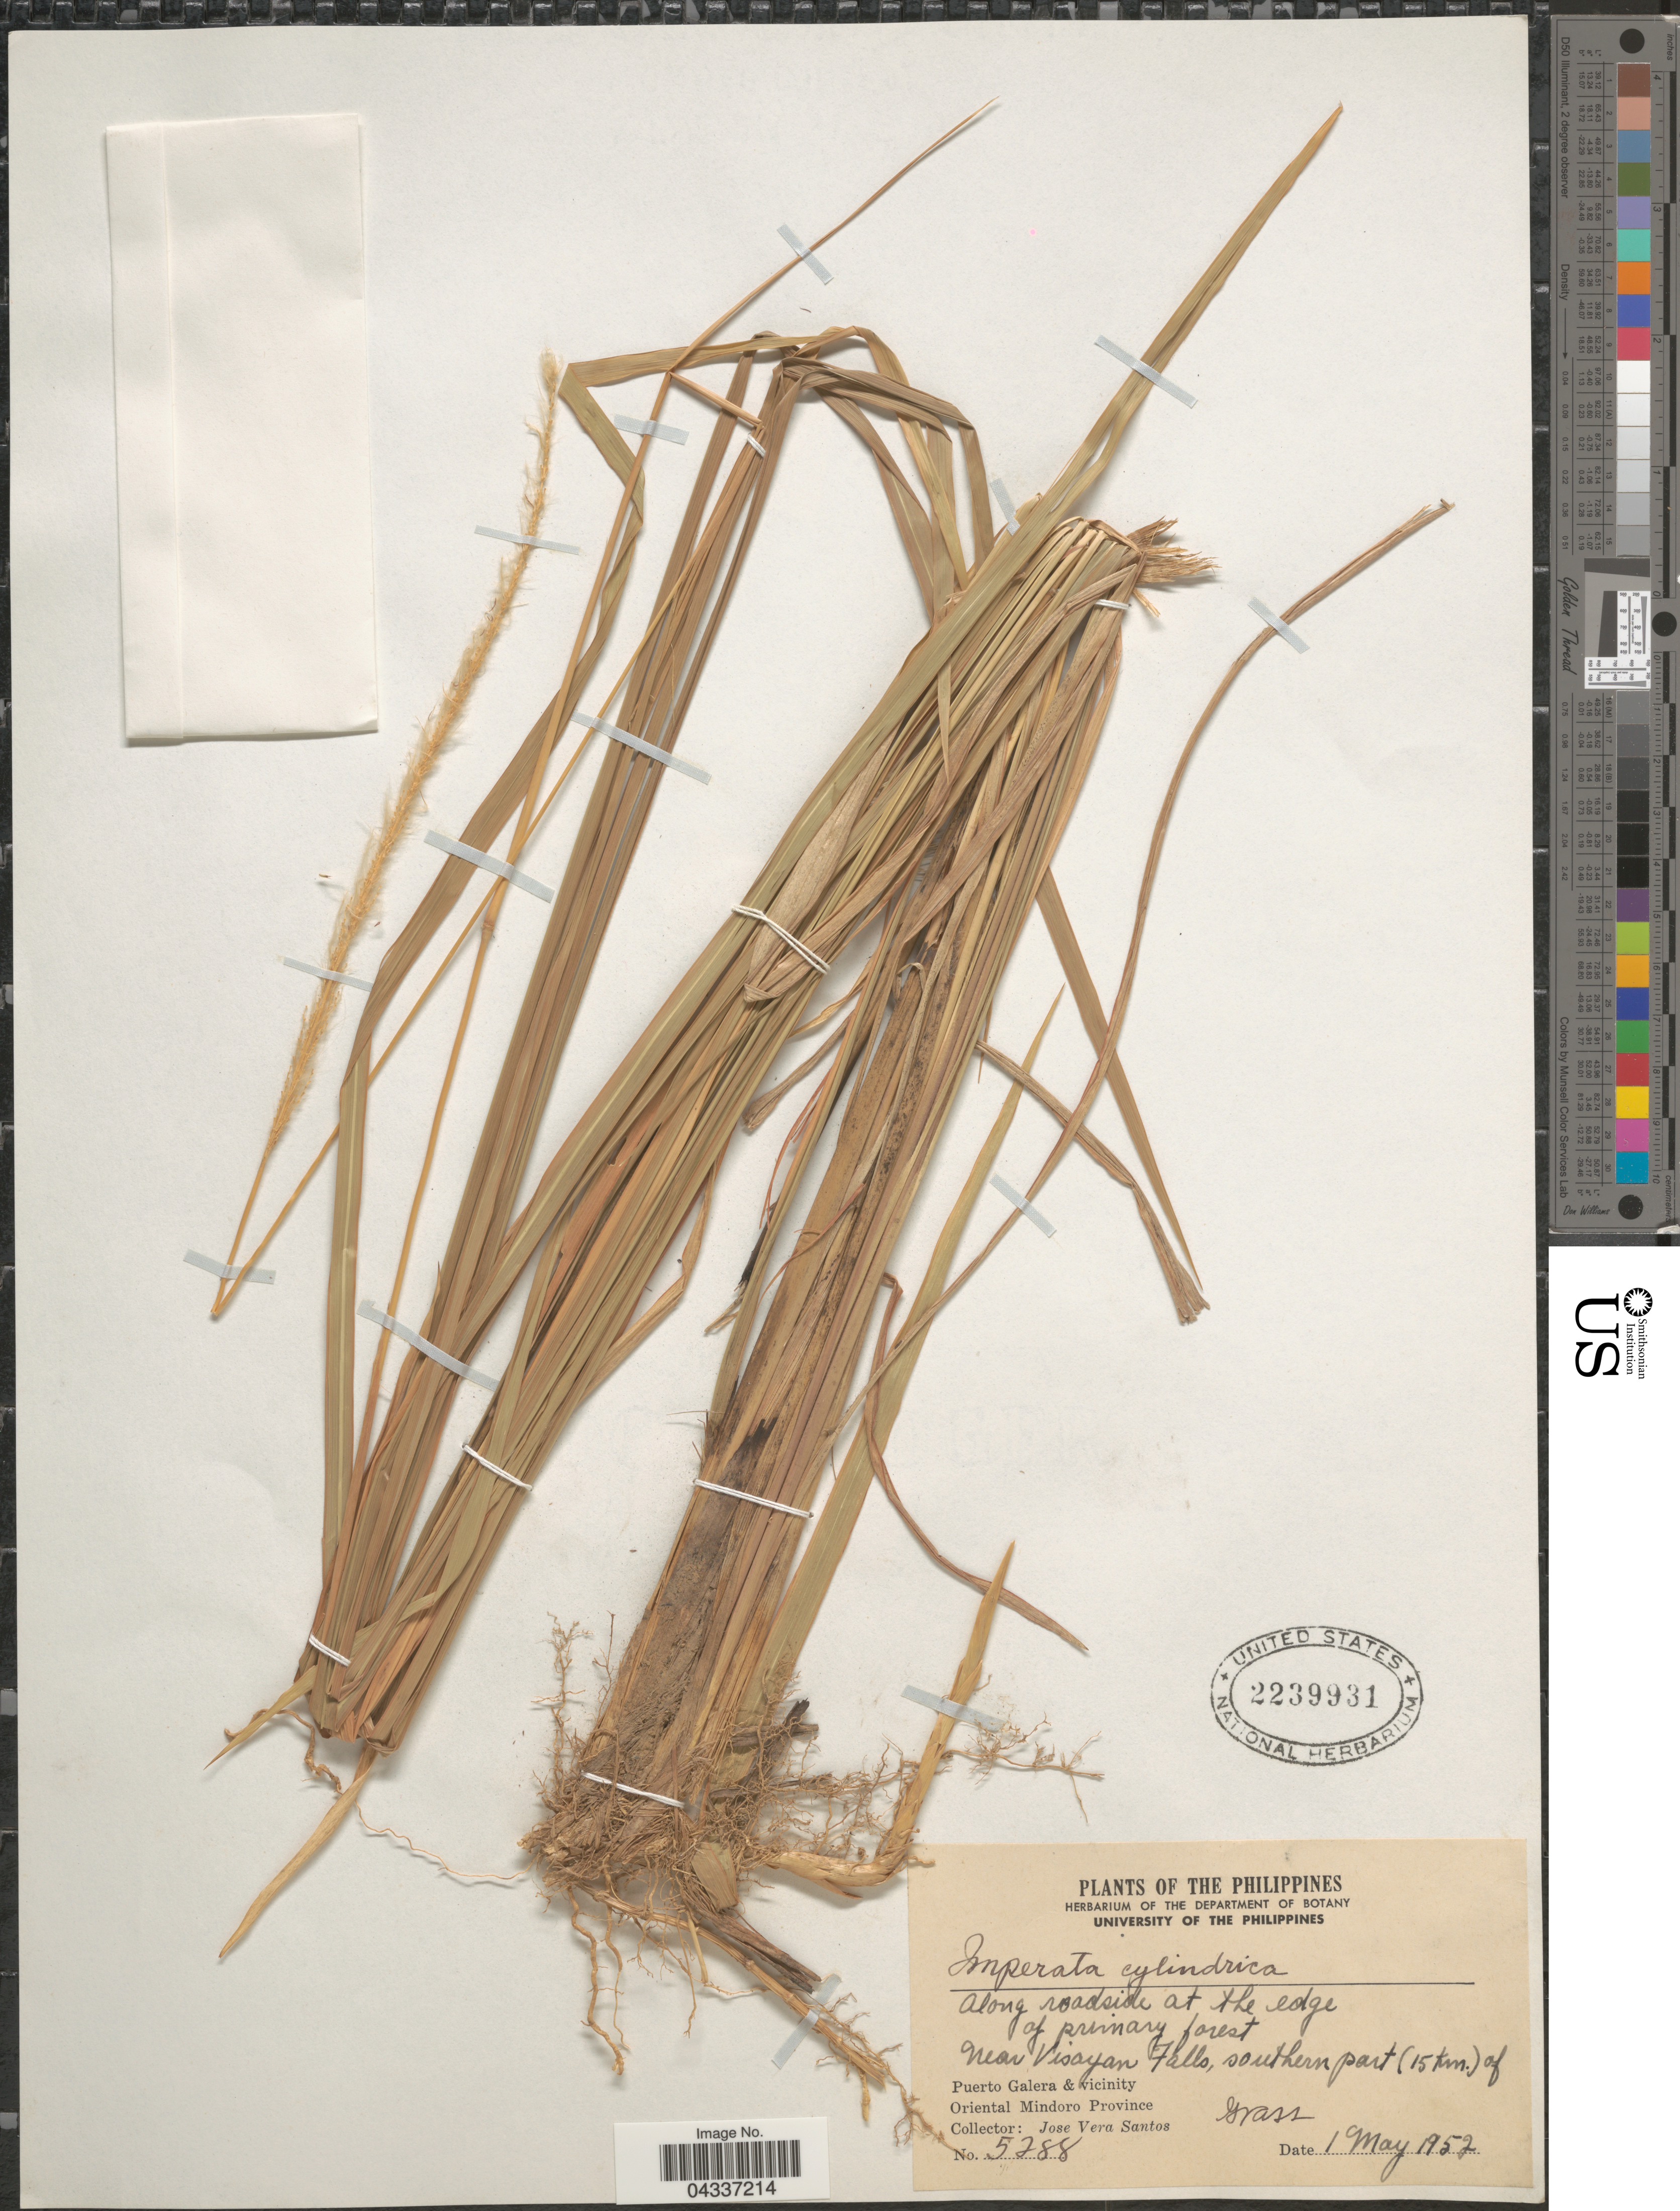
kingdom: Plantae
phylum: Tracheophyta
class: Liliopsida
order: Poales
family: Poaceae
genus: Imperata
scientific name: Imperata cylindrica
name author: (L.) P. Beauv.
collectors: J. V. Santos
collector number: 5288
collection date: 1952-05-01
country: Philippines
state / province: Mimaropa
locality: Along roadside at the edge of primary forest. Near Visayan Falls, southern part (15 Km.) of Puerto Galera & vicinity. Oriental Mindoro Province.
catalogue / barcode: US 2239931